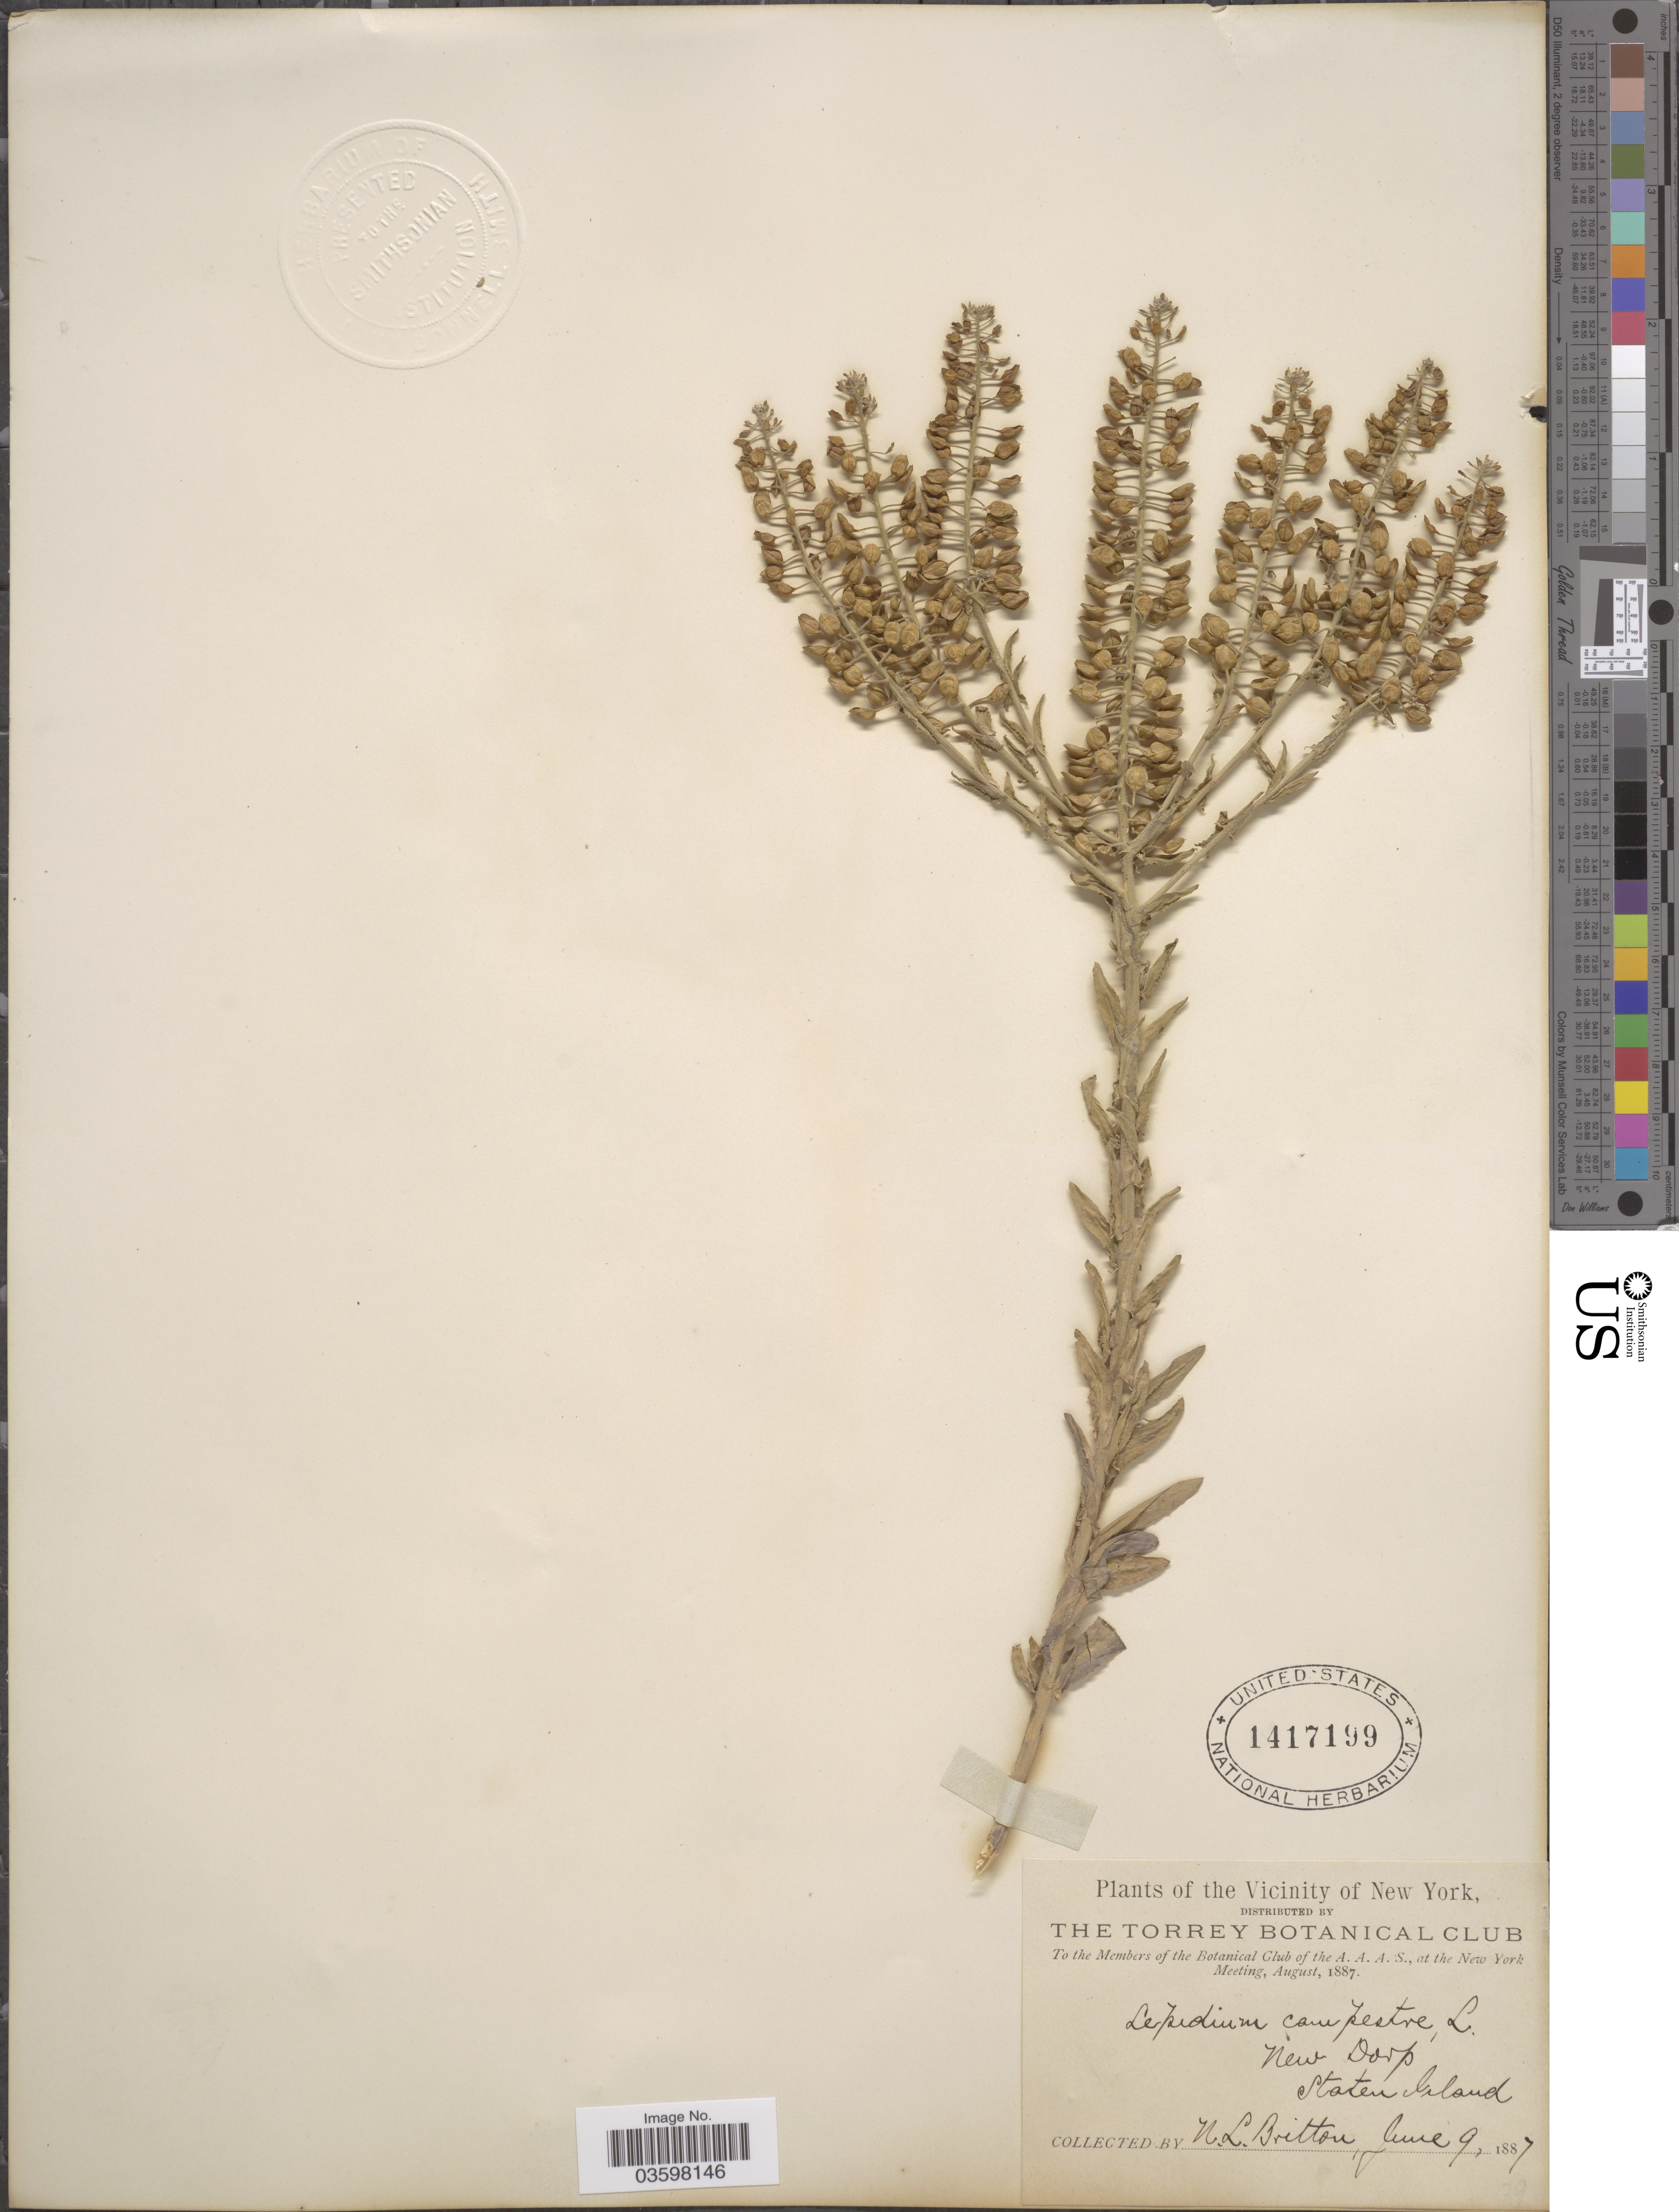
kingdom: Plantae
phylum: Tracheophyta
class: Magnoliopsida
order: Brassicales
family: Brassicaceae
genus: Lepidium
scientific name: Lepidium campestre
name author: (L.) W.T. Aiton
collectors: N. Britton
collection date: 1887-06-09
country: United States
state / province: New York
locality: The Vicinity of New York. New Dorp, Staten Island.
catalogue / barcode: US 1417199